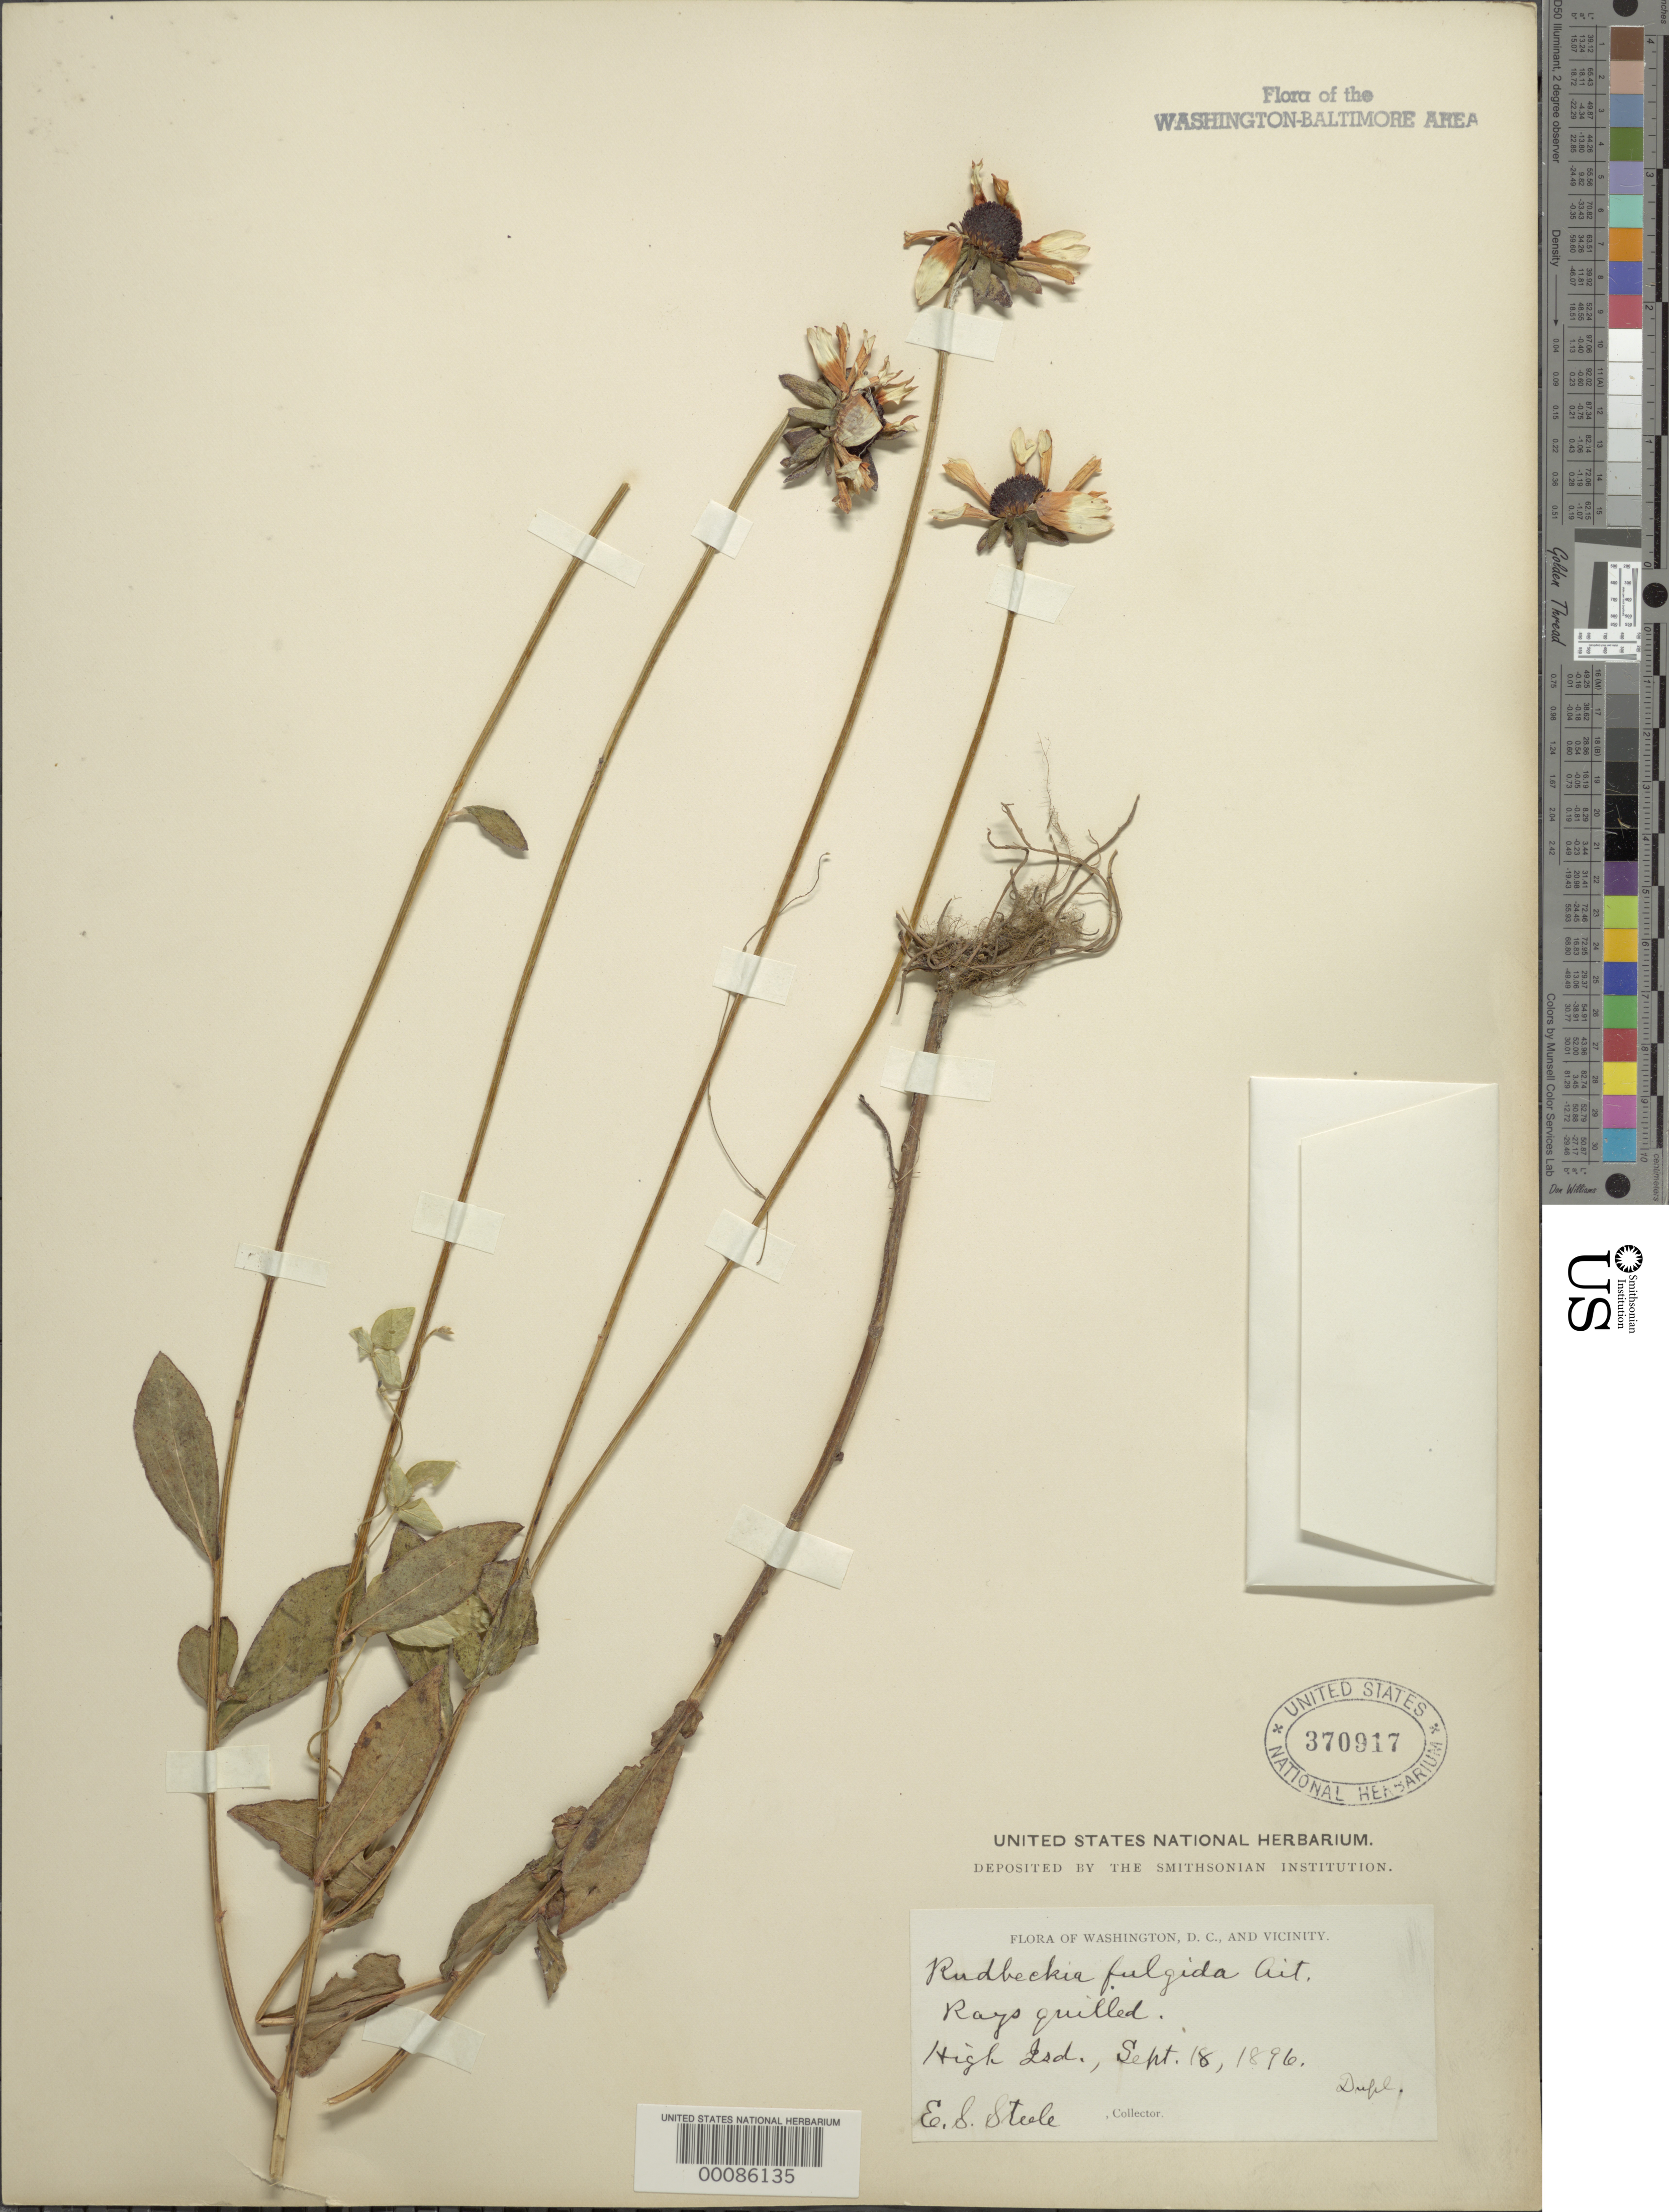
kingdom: Plantae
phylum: Tracheophyta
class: Magnoliopsida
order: Asterales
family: Asteraceae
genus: Rudbeckia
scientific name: Rudbeckia fulgida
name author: Aiton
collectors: E. Steele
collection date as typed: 18 Sep 1896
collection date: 1896-09-18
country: United States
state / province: Maryland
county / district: Montgomery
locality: High Island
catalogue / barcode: US 370917